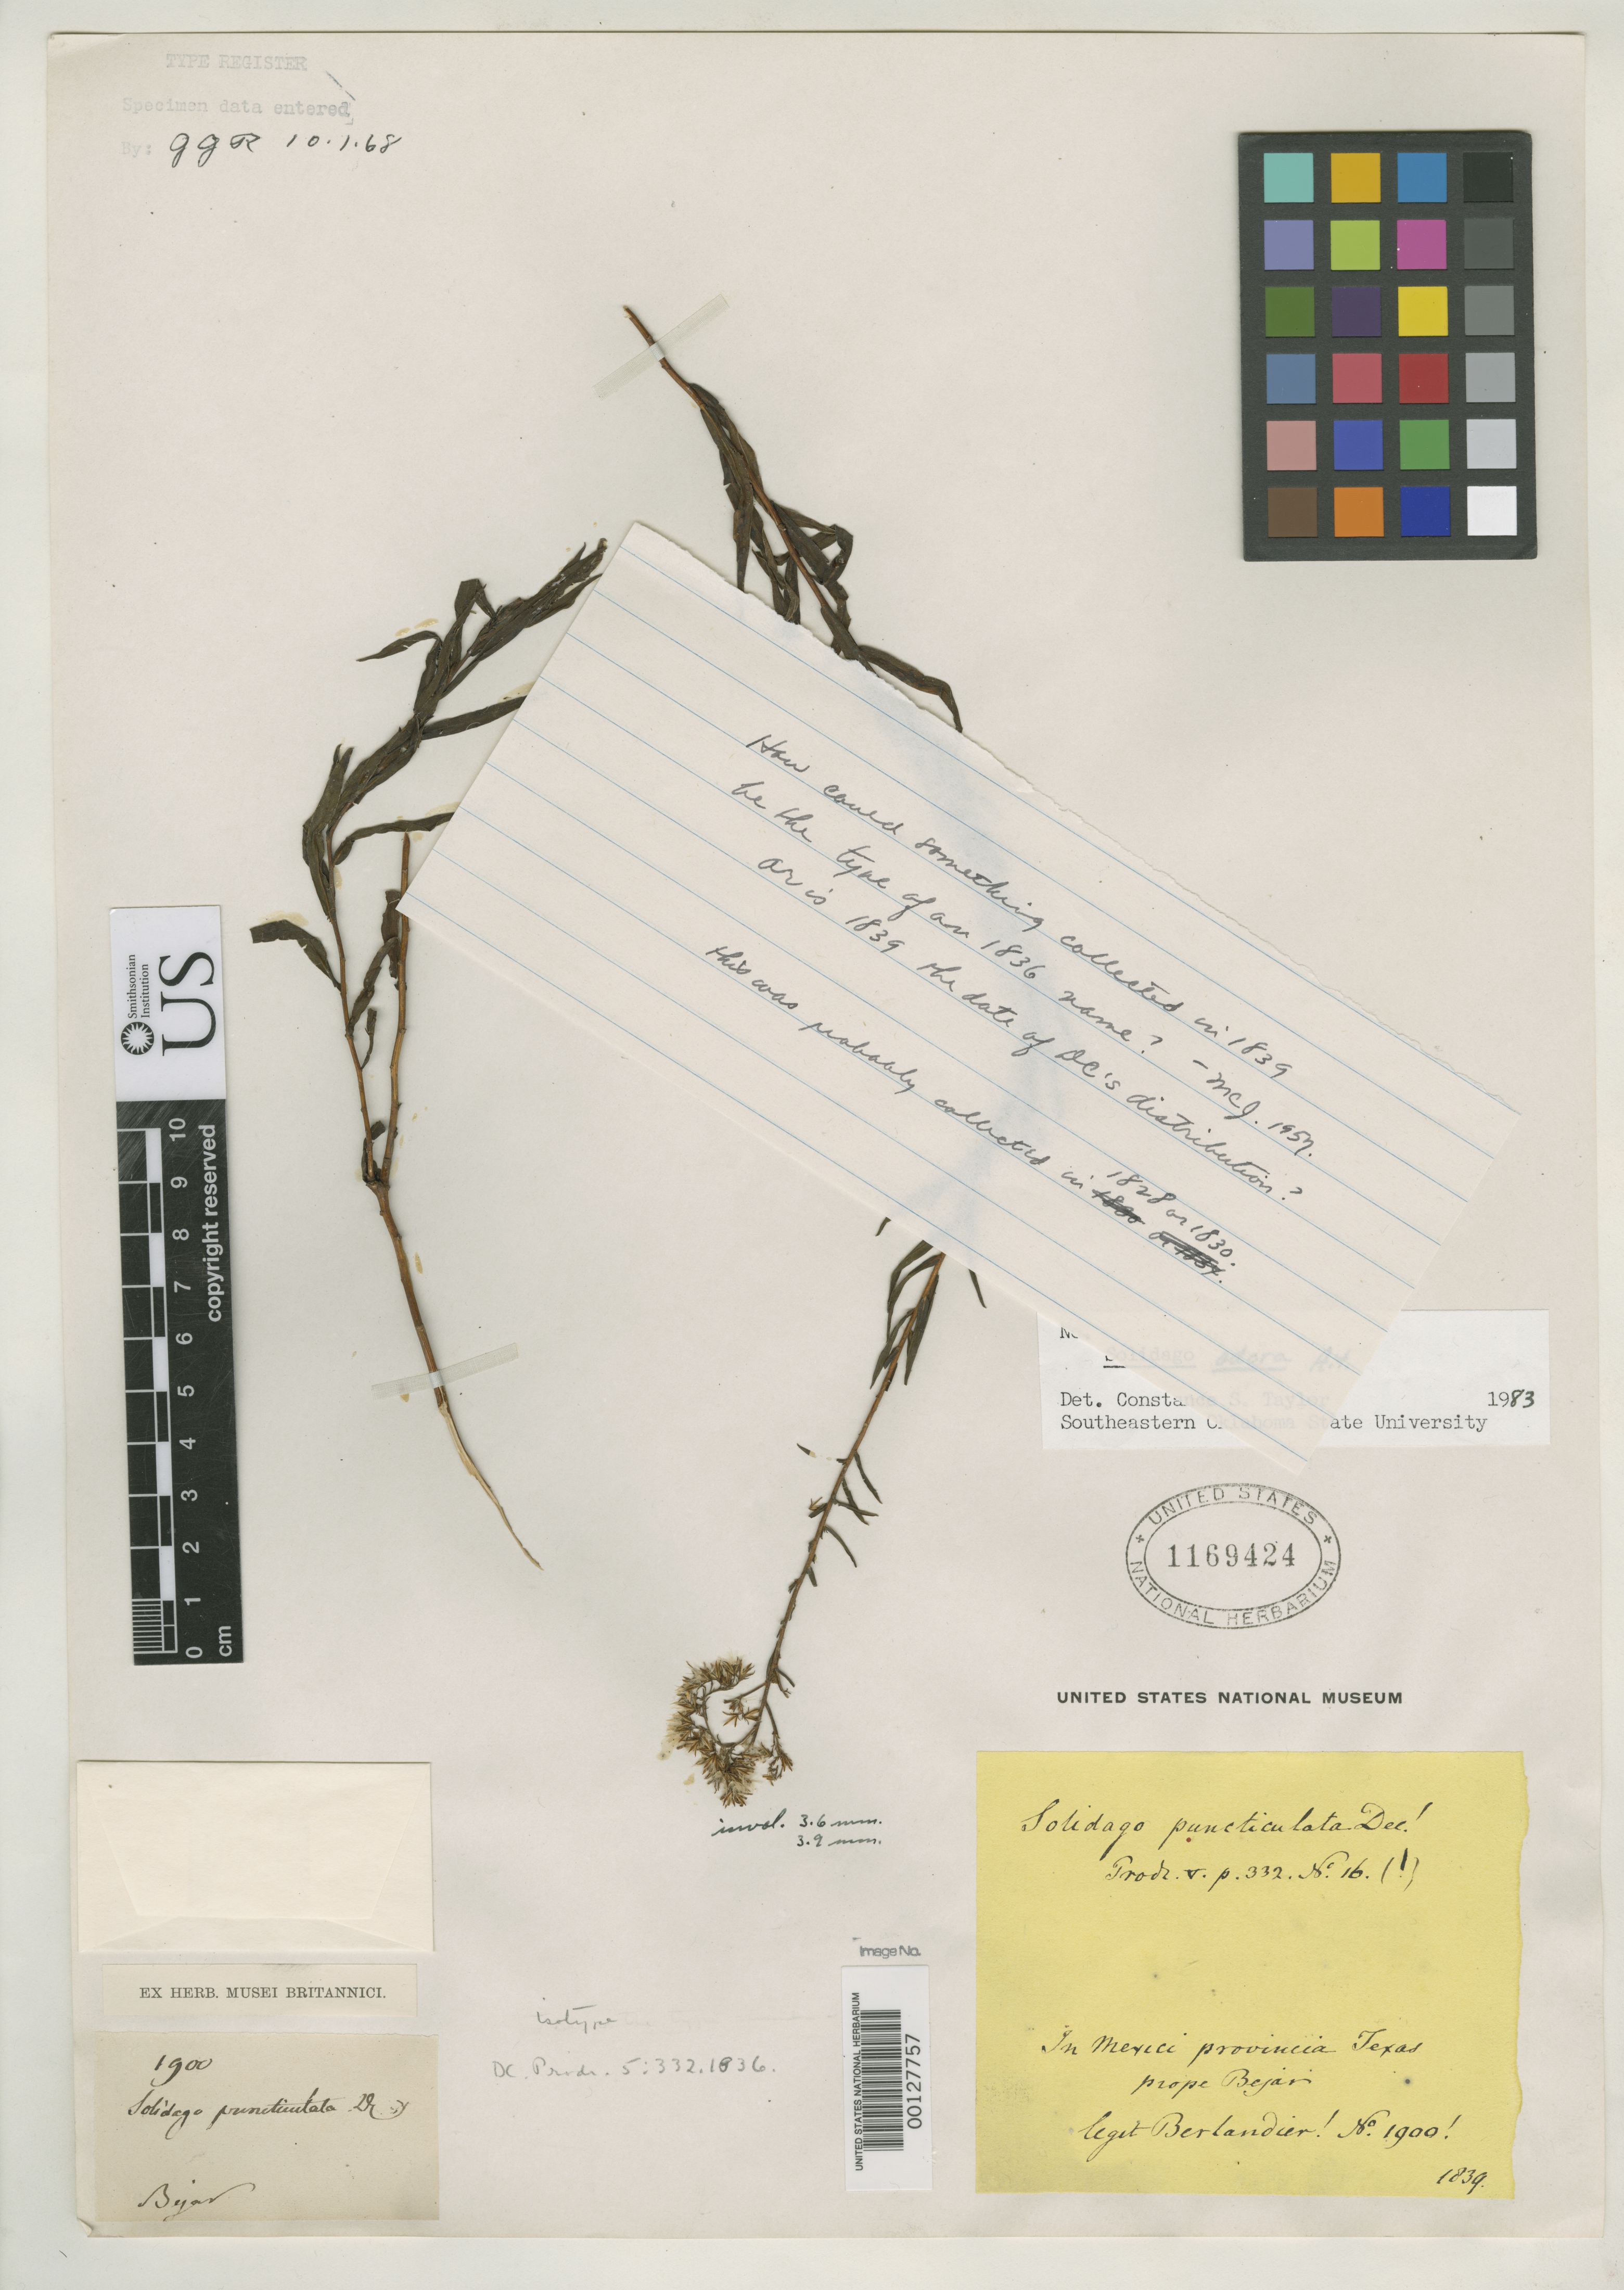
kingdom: Plantae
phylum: Tracheophyta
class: Magnoliopsida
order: Asterales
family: Asteraceae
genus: Solidago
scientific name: Solidago puncticulata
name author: DC.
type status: Isotype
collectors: J. L. Berlandier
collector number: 1900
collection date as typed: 1839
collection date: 1839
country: United States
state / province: Texas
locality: In Mexico Provincia Texas prope Bejar.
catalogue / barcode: US 1169424